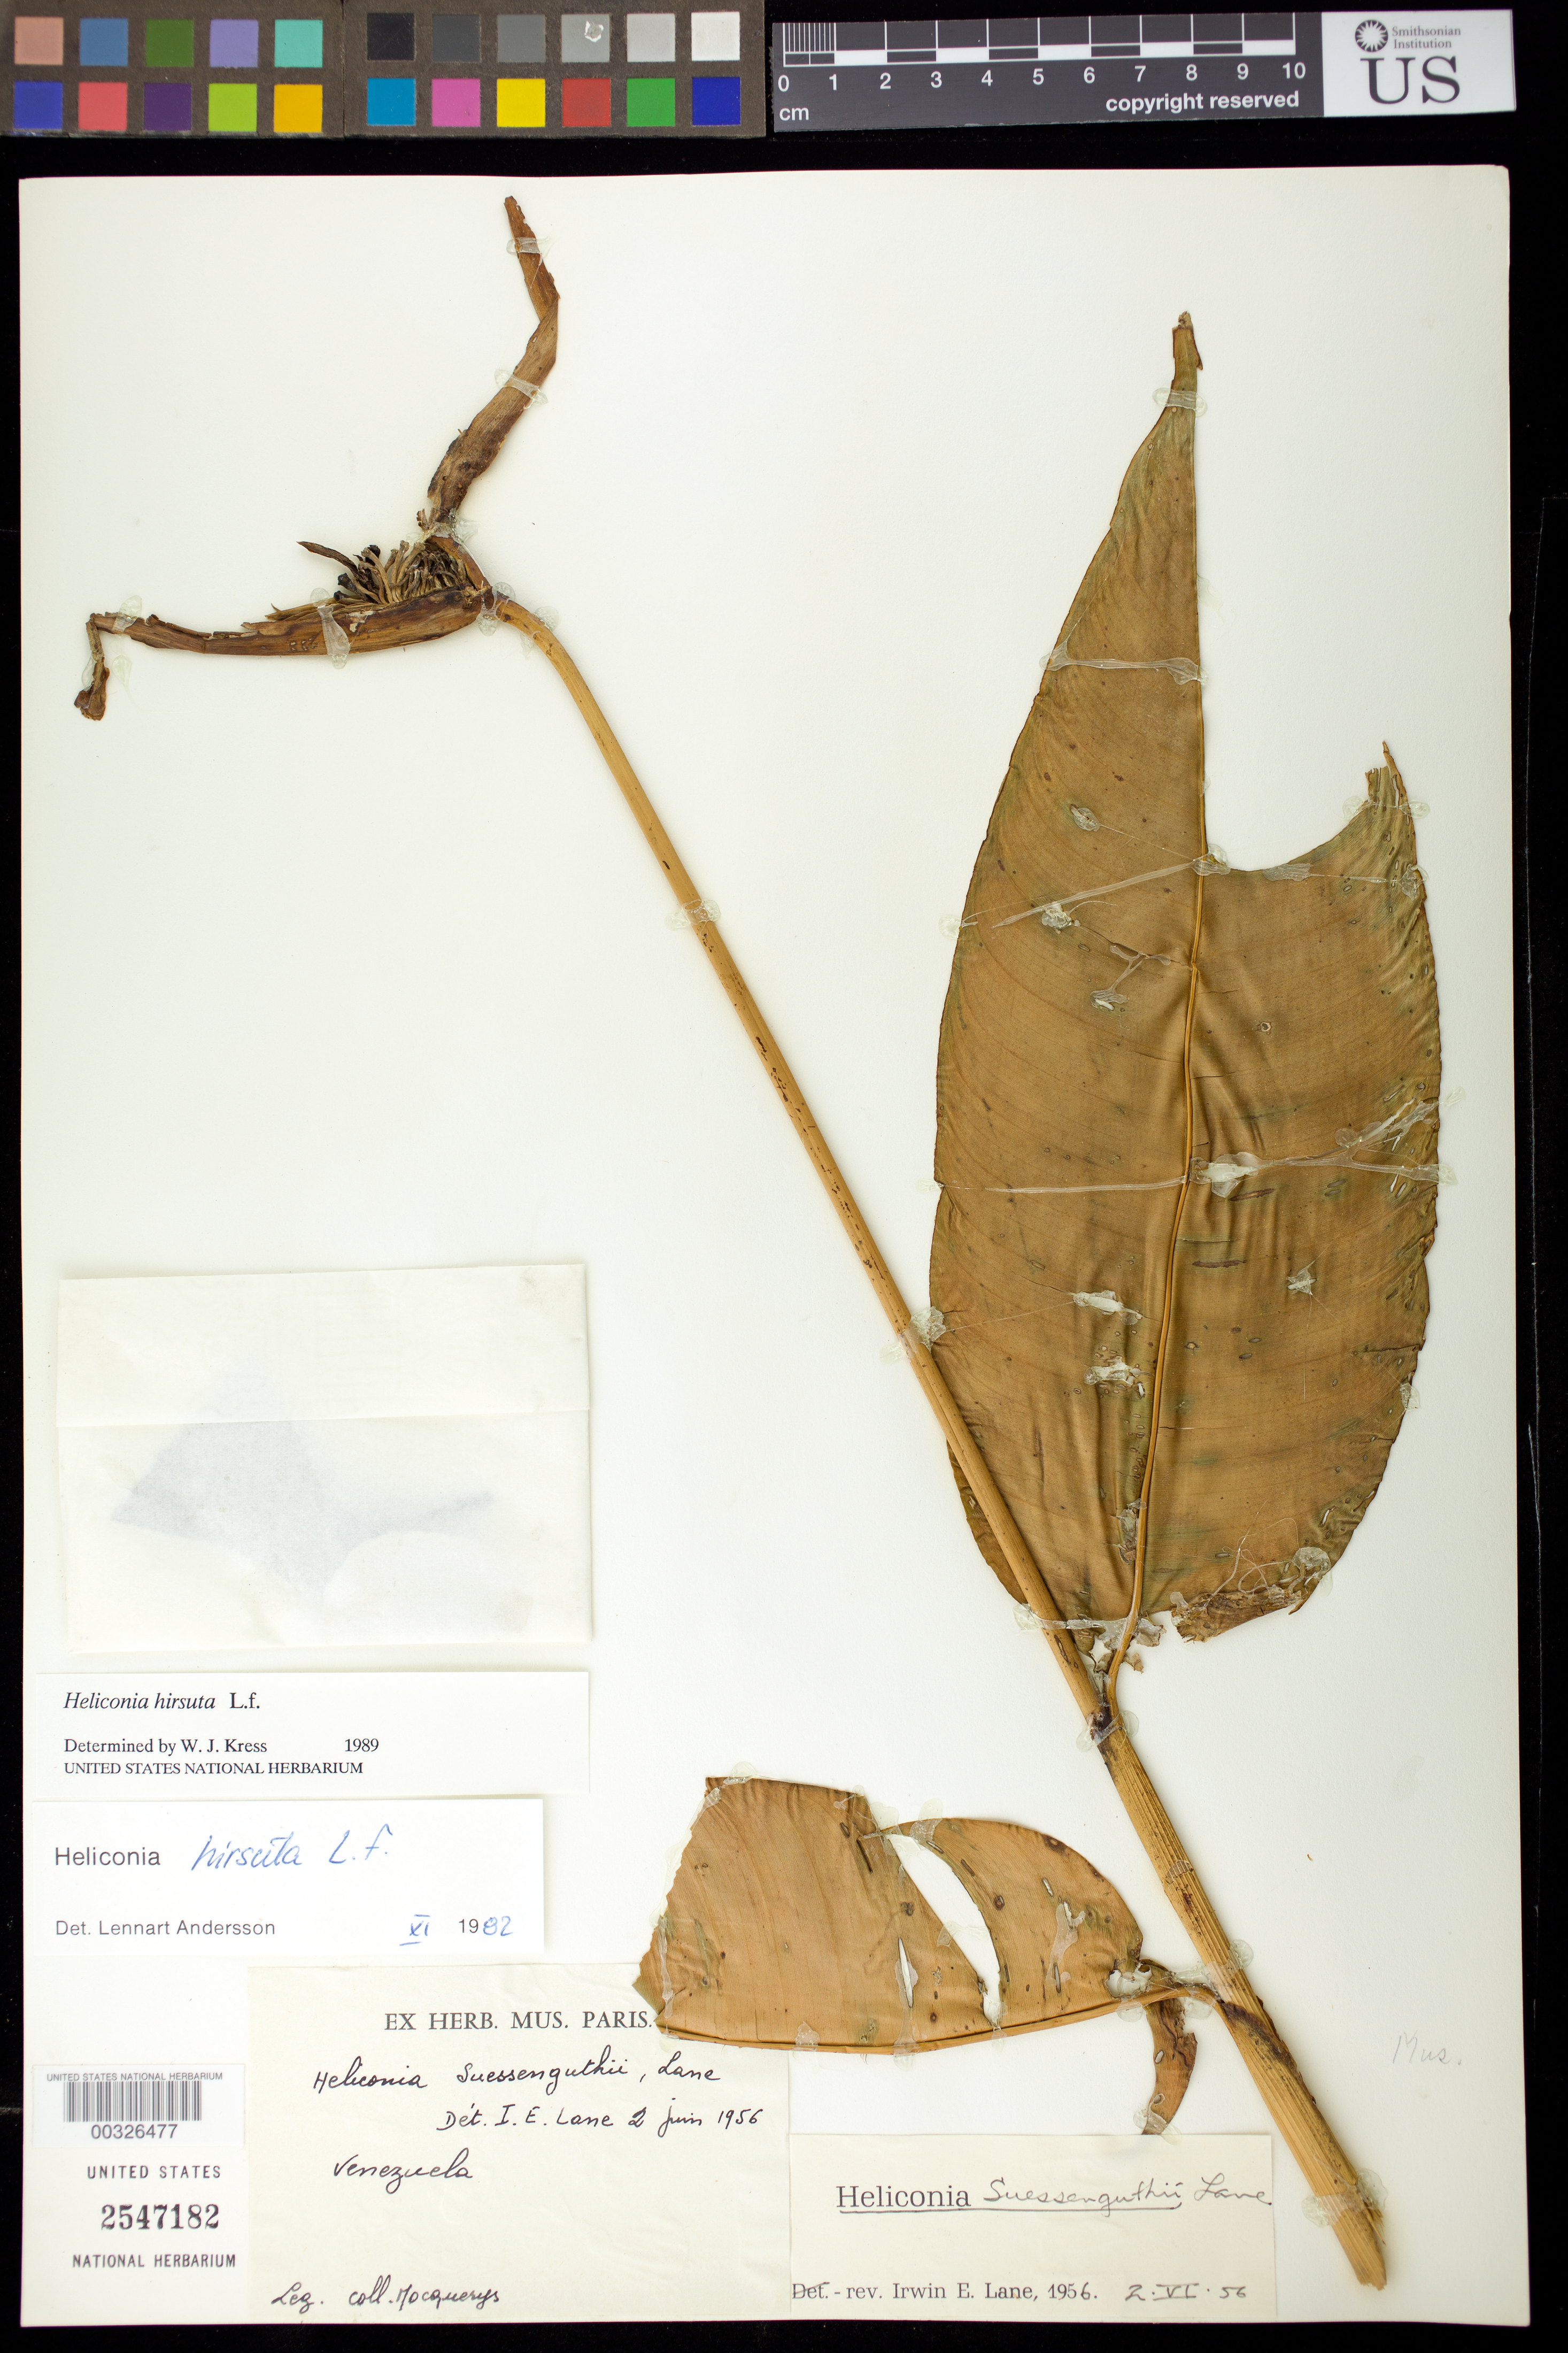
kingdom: Plantae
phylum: Tracheophyta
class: Liliopsida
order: Zingiberales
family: Heliconiaceae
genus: Heliconia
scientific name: Heliconia hirsuta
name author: L. f.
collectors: A. Mocquerys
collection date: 1893/1894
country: Venezuela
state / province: Mérida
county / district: Libertador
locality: Mérida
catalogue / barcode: US 2547182